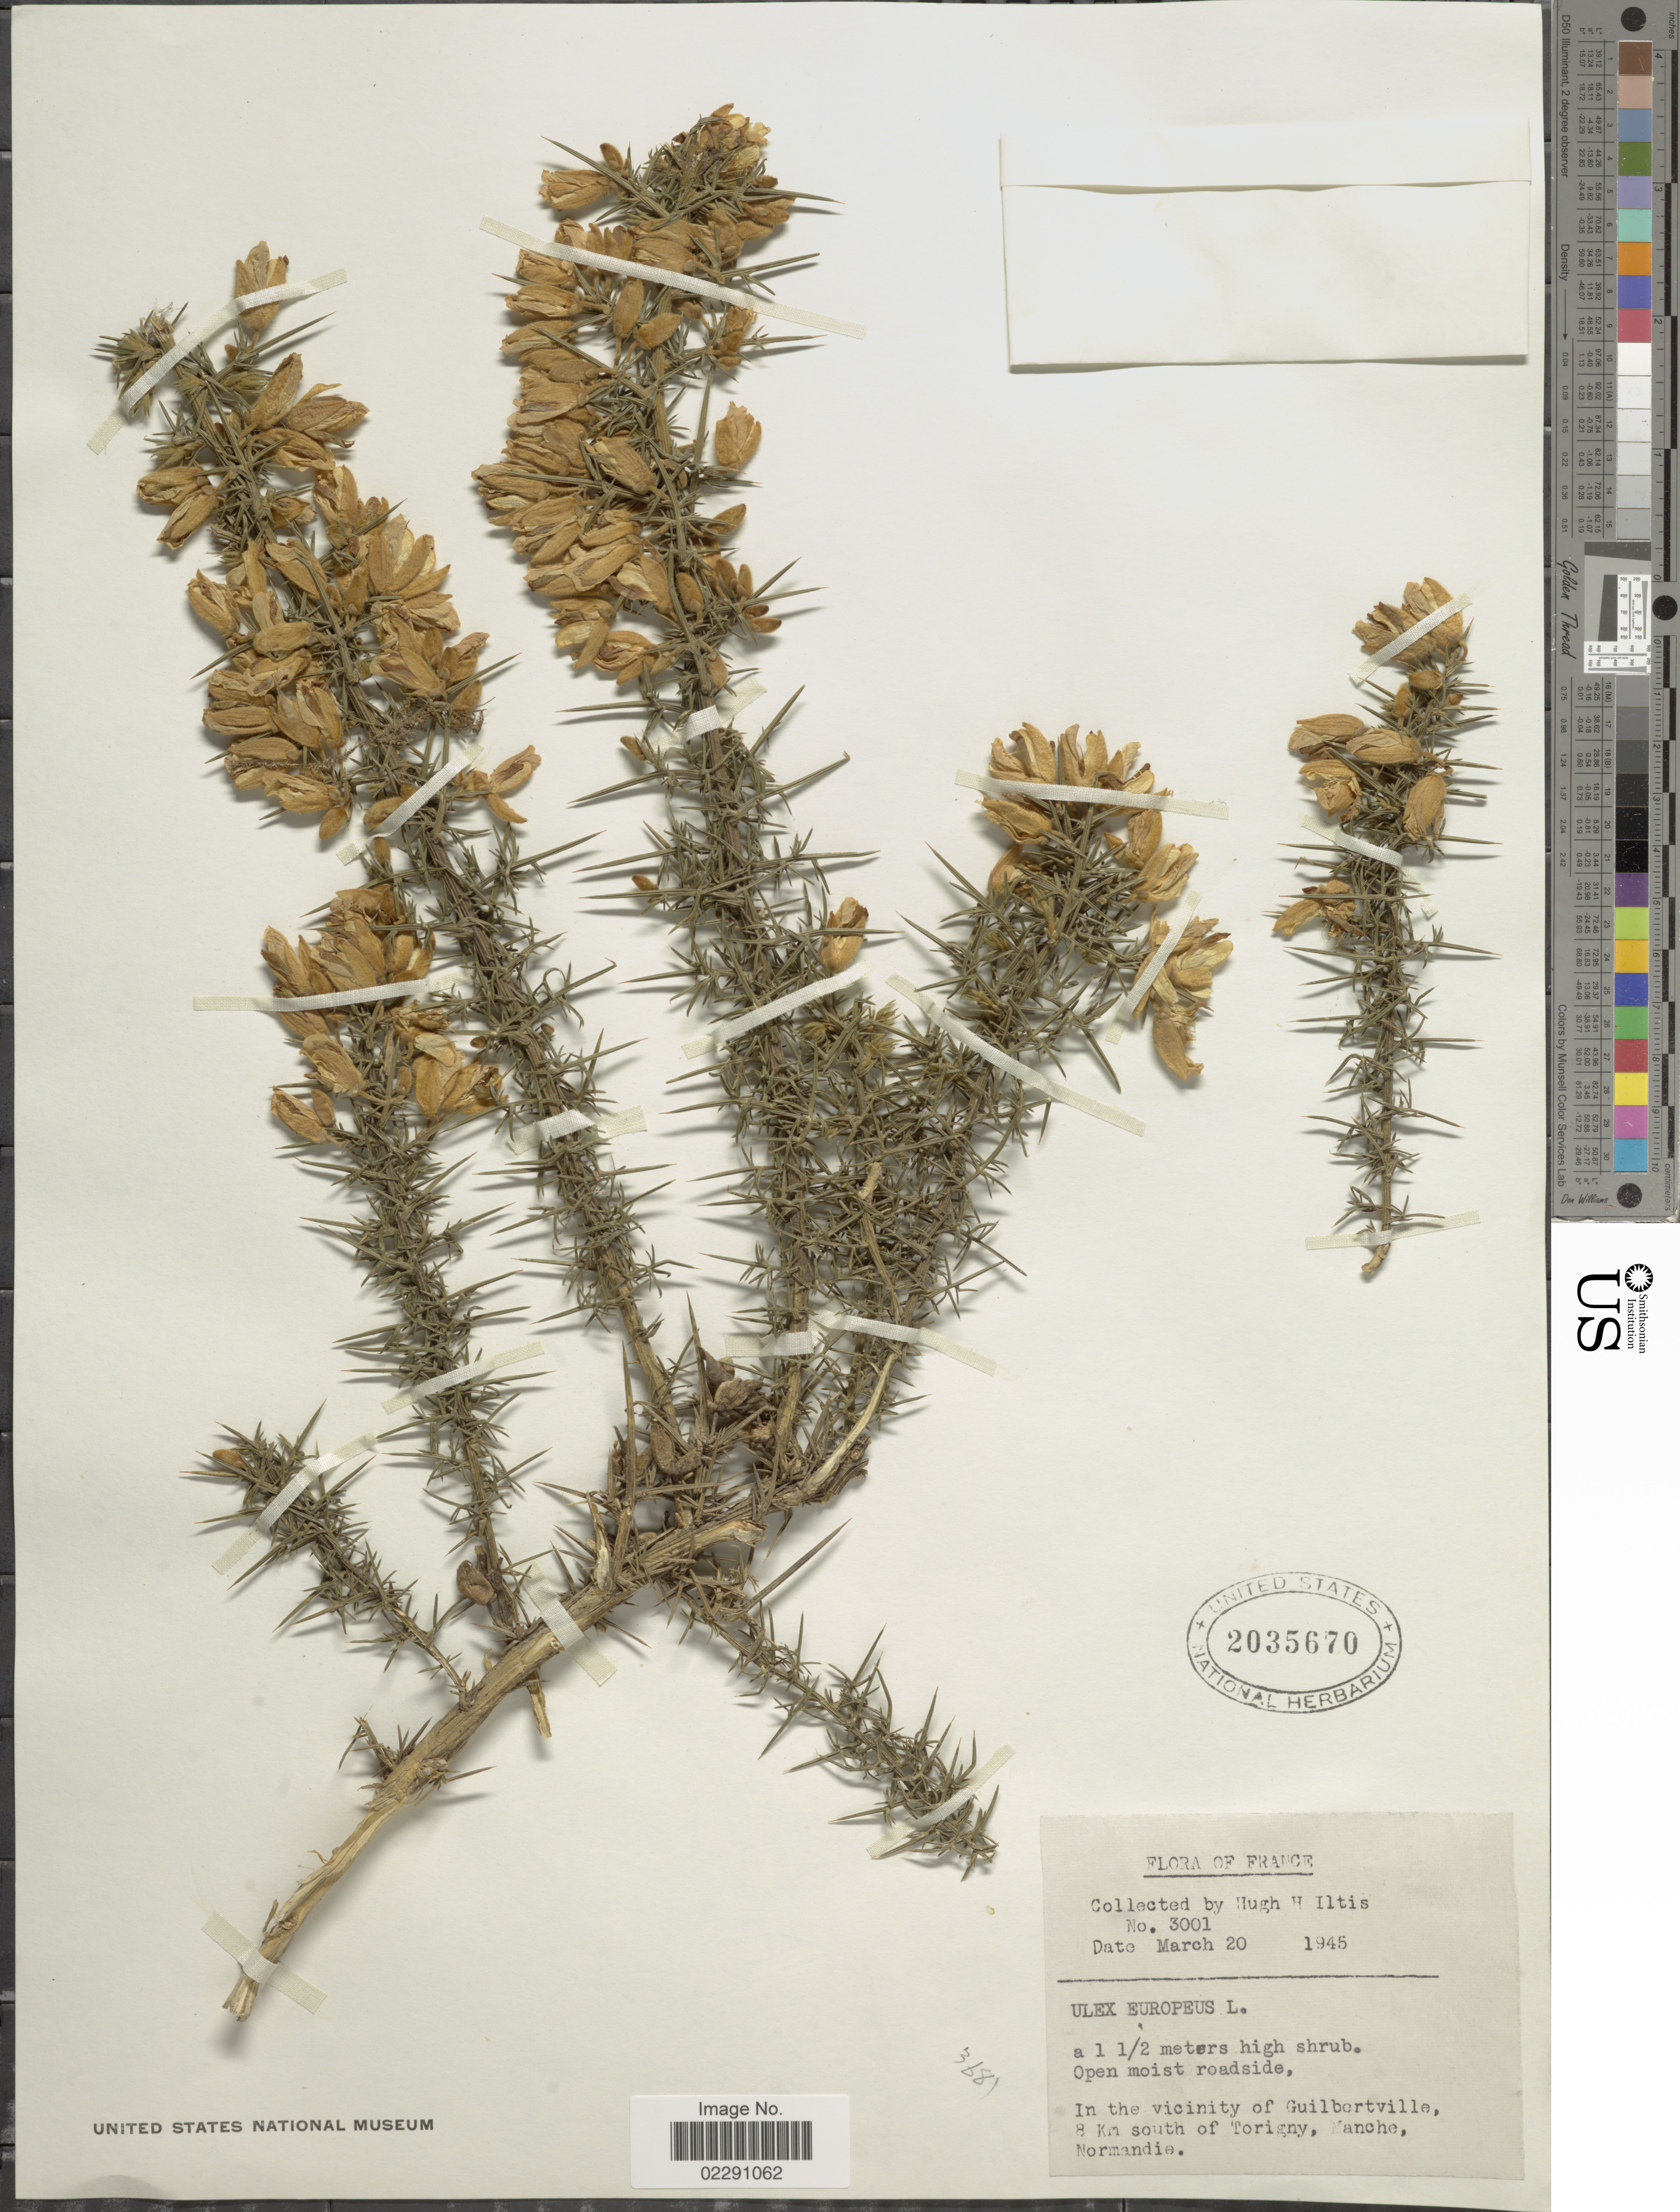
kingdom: Plantae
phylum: Tracheophyta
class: Magnoliopsida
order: Fabales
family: Fabaceae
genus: Ulex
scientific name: Ulex europaeus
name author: L.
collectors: H. H. Iltis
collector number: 3001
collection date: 1945-03-20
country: France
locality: Vicinity of Guilbertville, 8 km south of Torigny, Manche, Normandie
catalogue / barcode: US 2035670